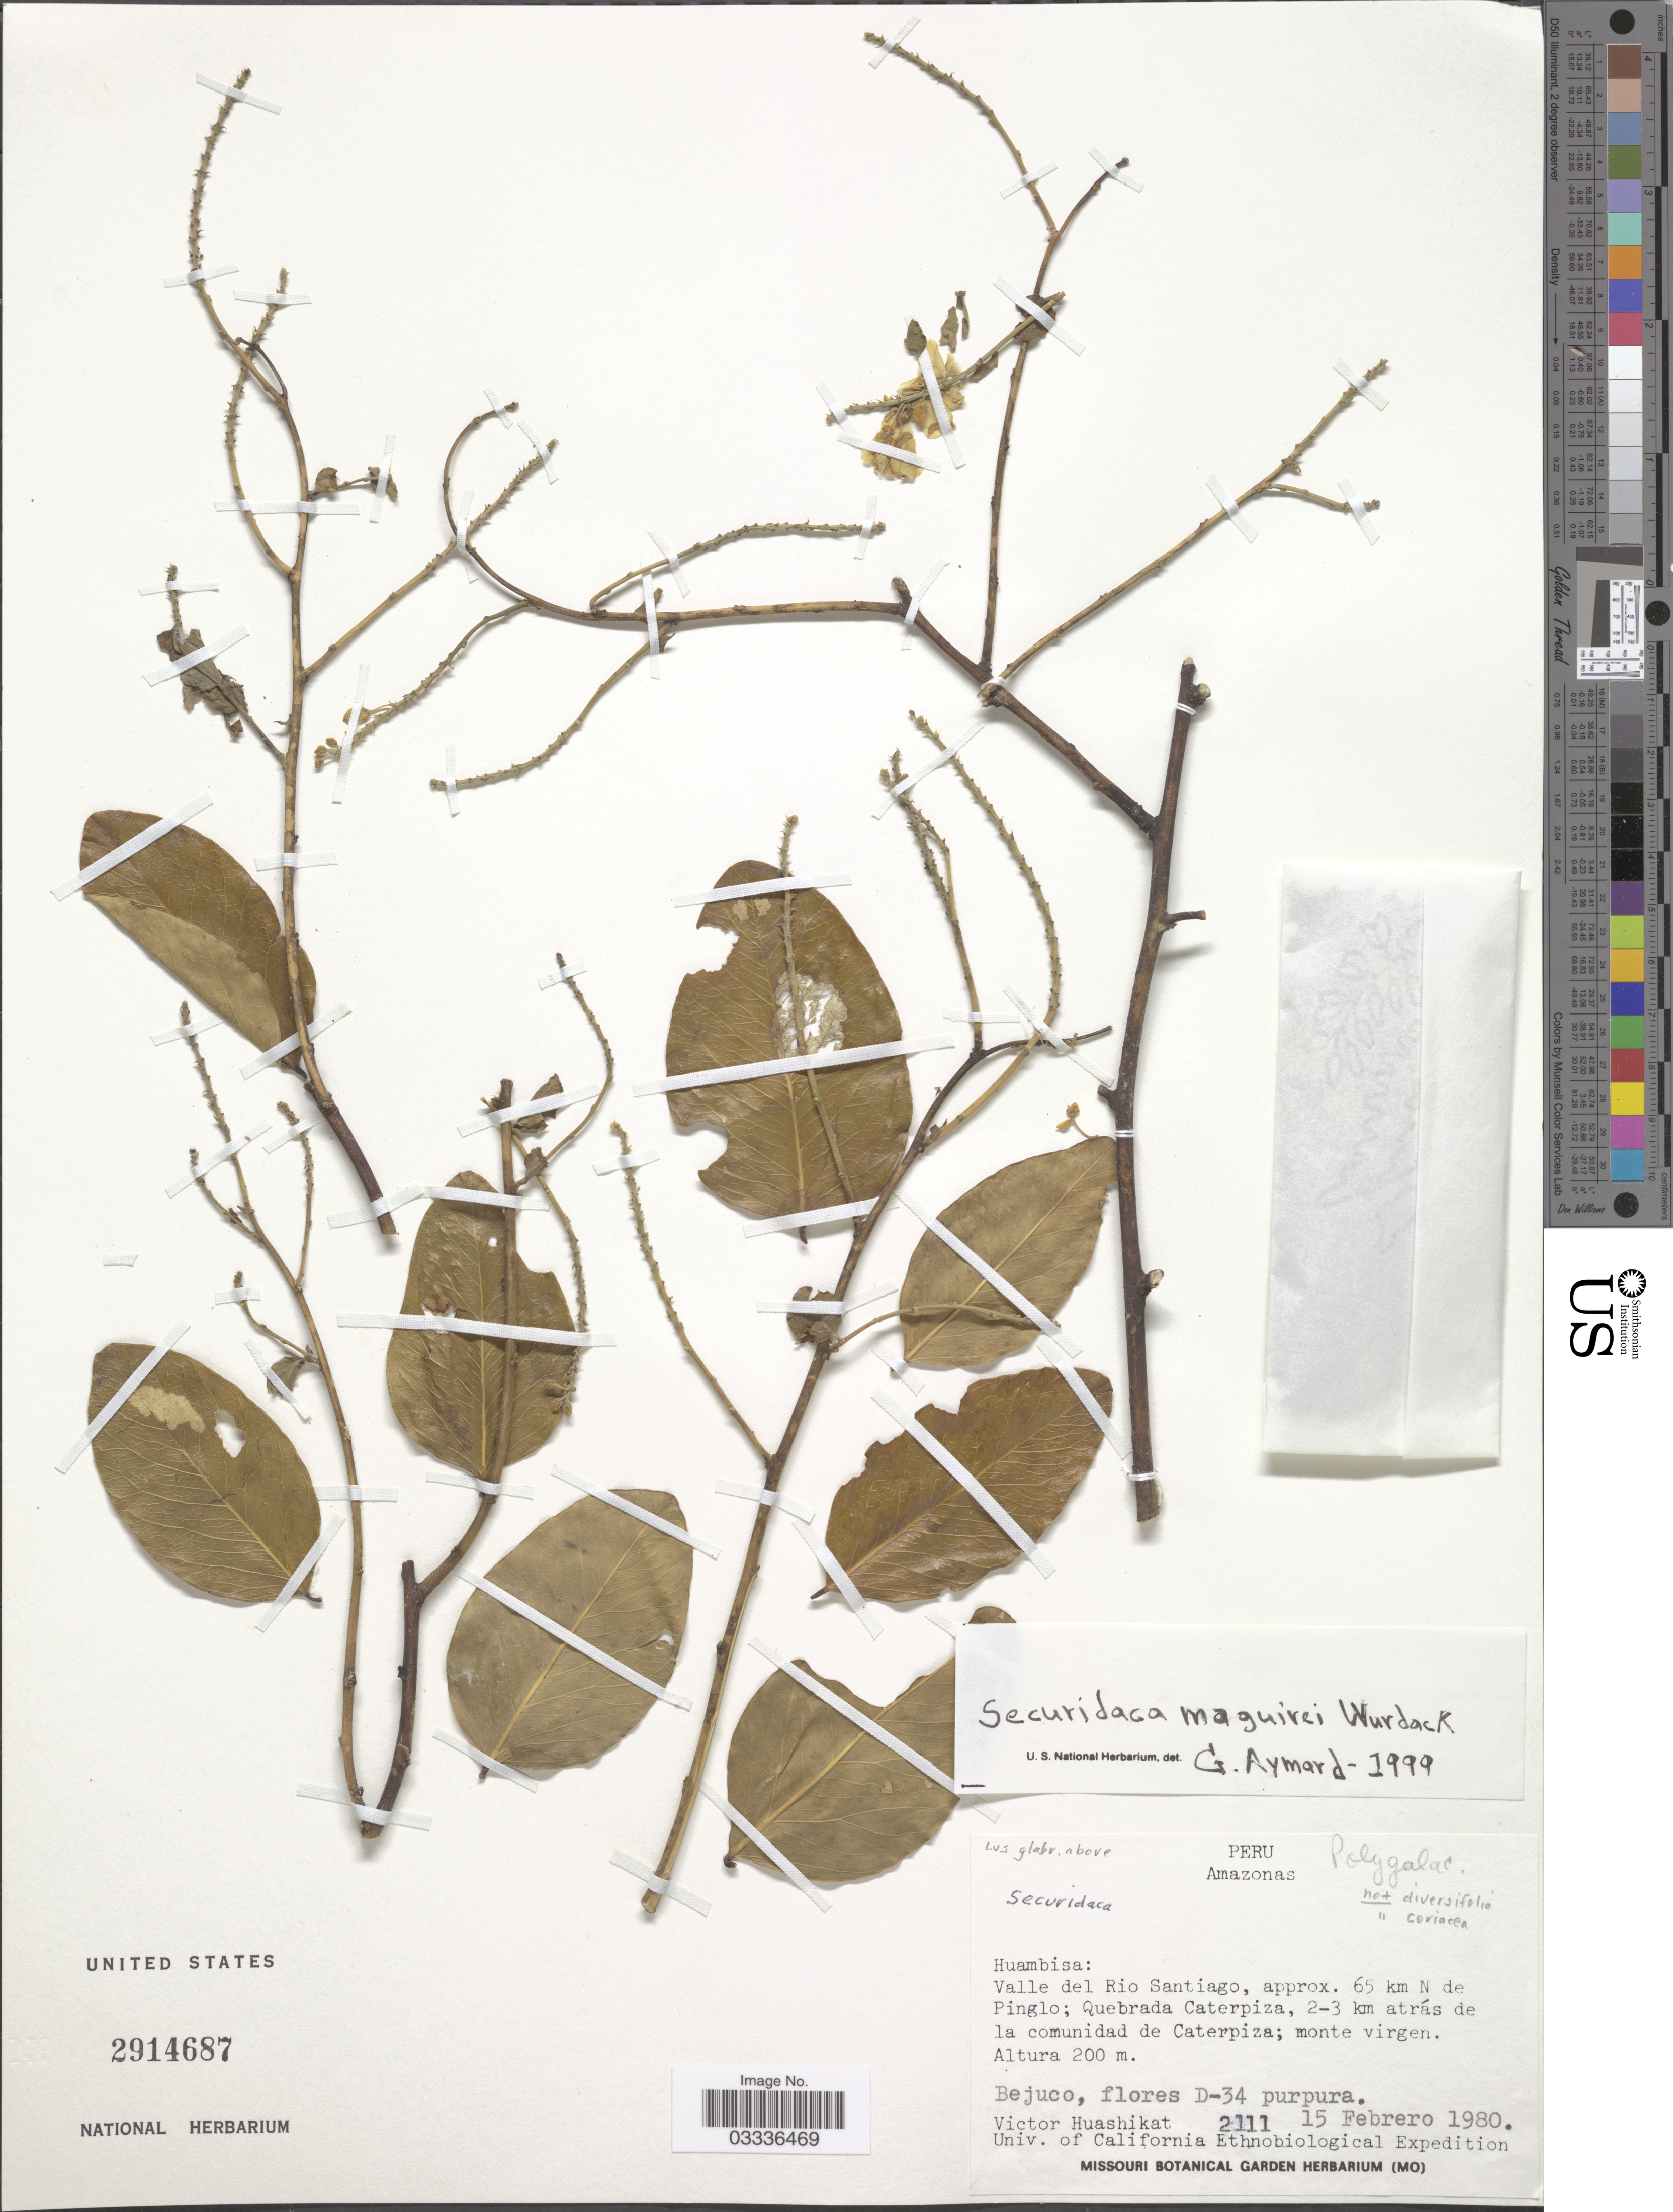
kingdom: Plantae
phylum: Tracheophyta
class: Magnoliopsida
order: Fabales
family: Polygalaceae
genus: Securidaca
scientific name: Securidaca maguirei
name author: Wurdack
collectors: V. Huashikat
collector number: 2111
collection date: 1980-02-15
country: Peru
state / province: Amazonas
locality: Huambisa: Valle del Rio Santiago, approx. 65 km N de Pinglo; Quebrada Caterpiza, 2-3 km atrás de la comunidad de Caterpiza.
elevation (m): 200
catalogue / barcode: US 2914687